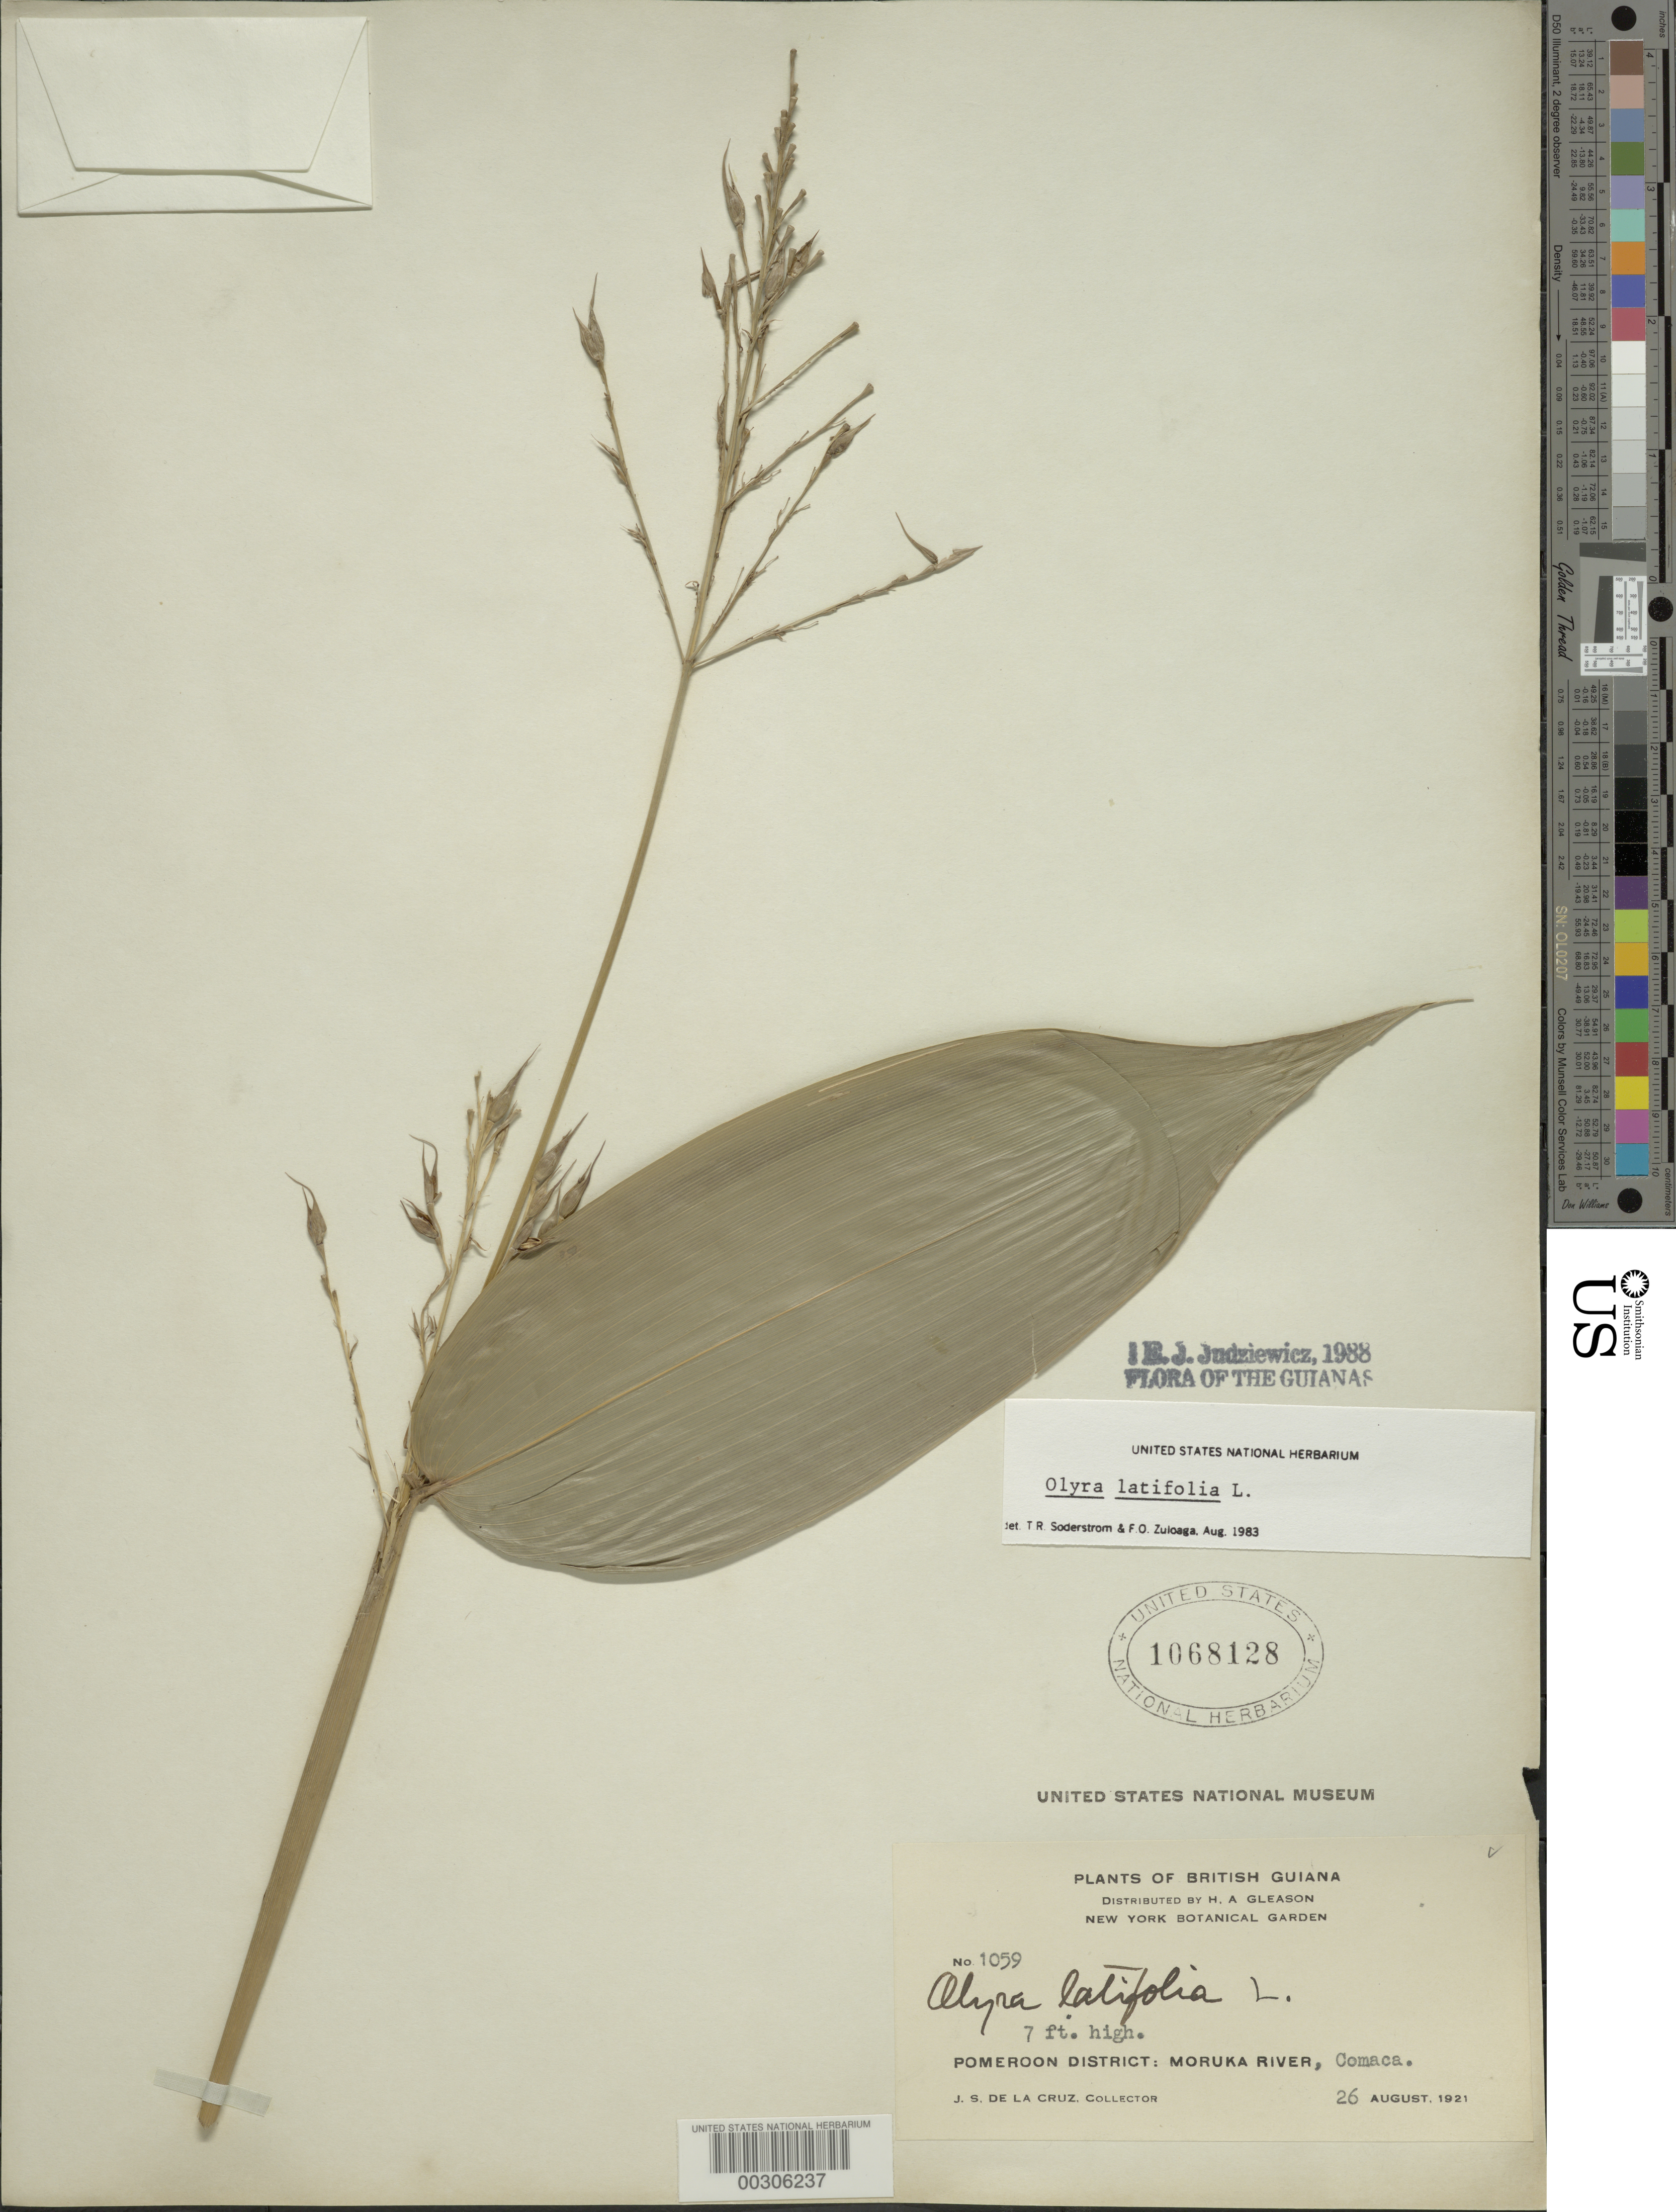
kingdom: Plantae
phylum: Tracheophyta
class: Liliopsida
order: Poales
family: Poaceae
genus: Olyra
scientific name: Olyra latifolia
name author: L.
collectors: J. S. de la Cruz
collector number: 1059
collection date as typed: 26 Aug 1921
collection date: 1921-08-26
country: Guyana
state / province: Pomeroon-Supenaam (?)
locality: Moruka r., pomeroon dist.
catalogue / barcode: US 1068128